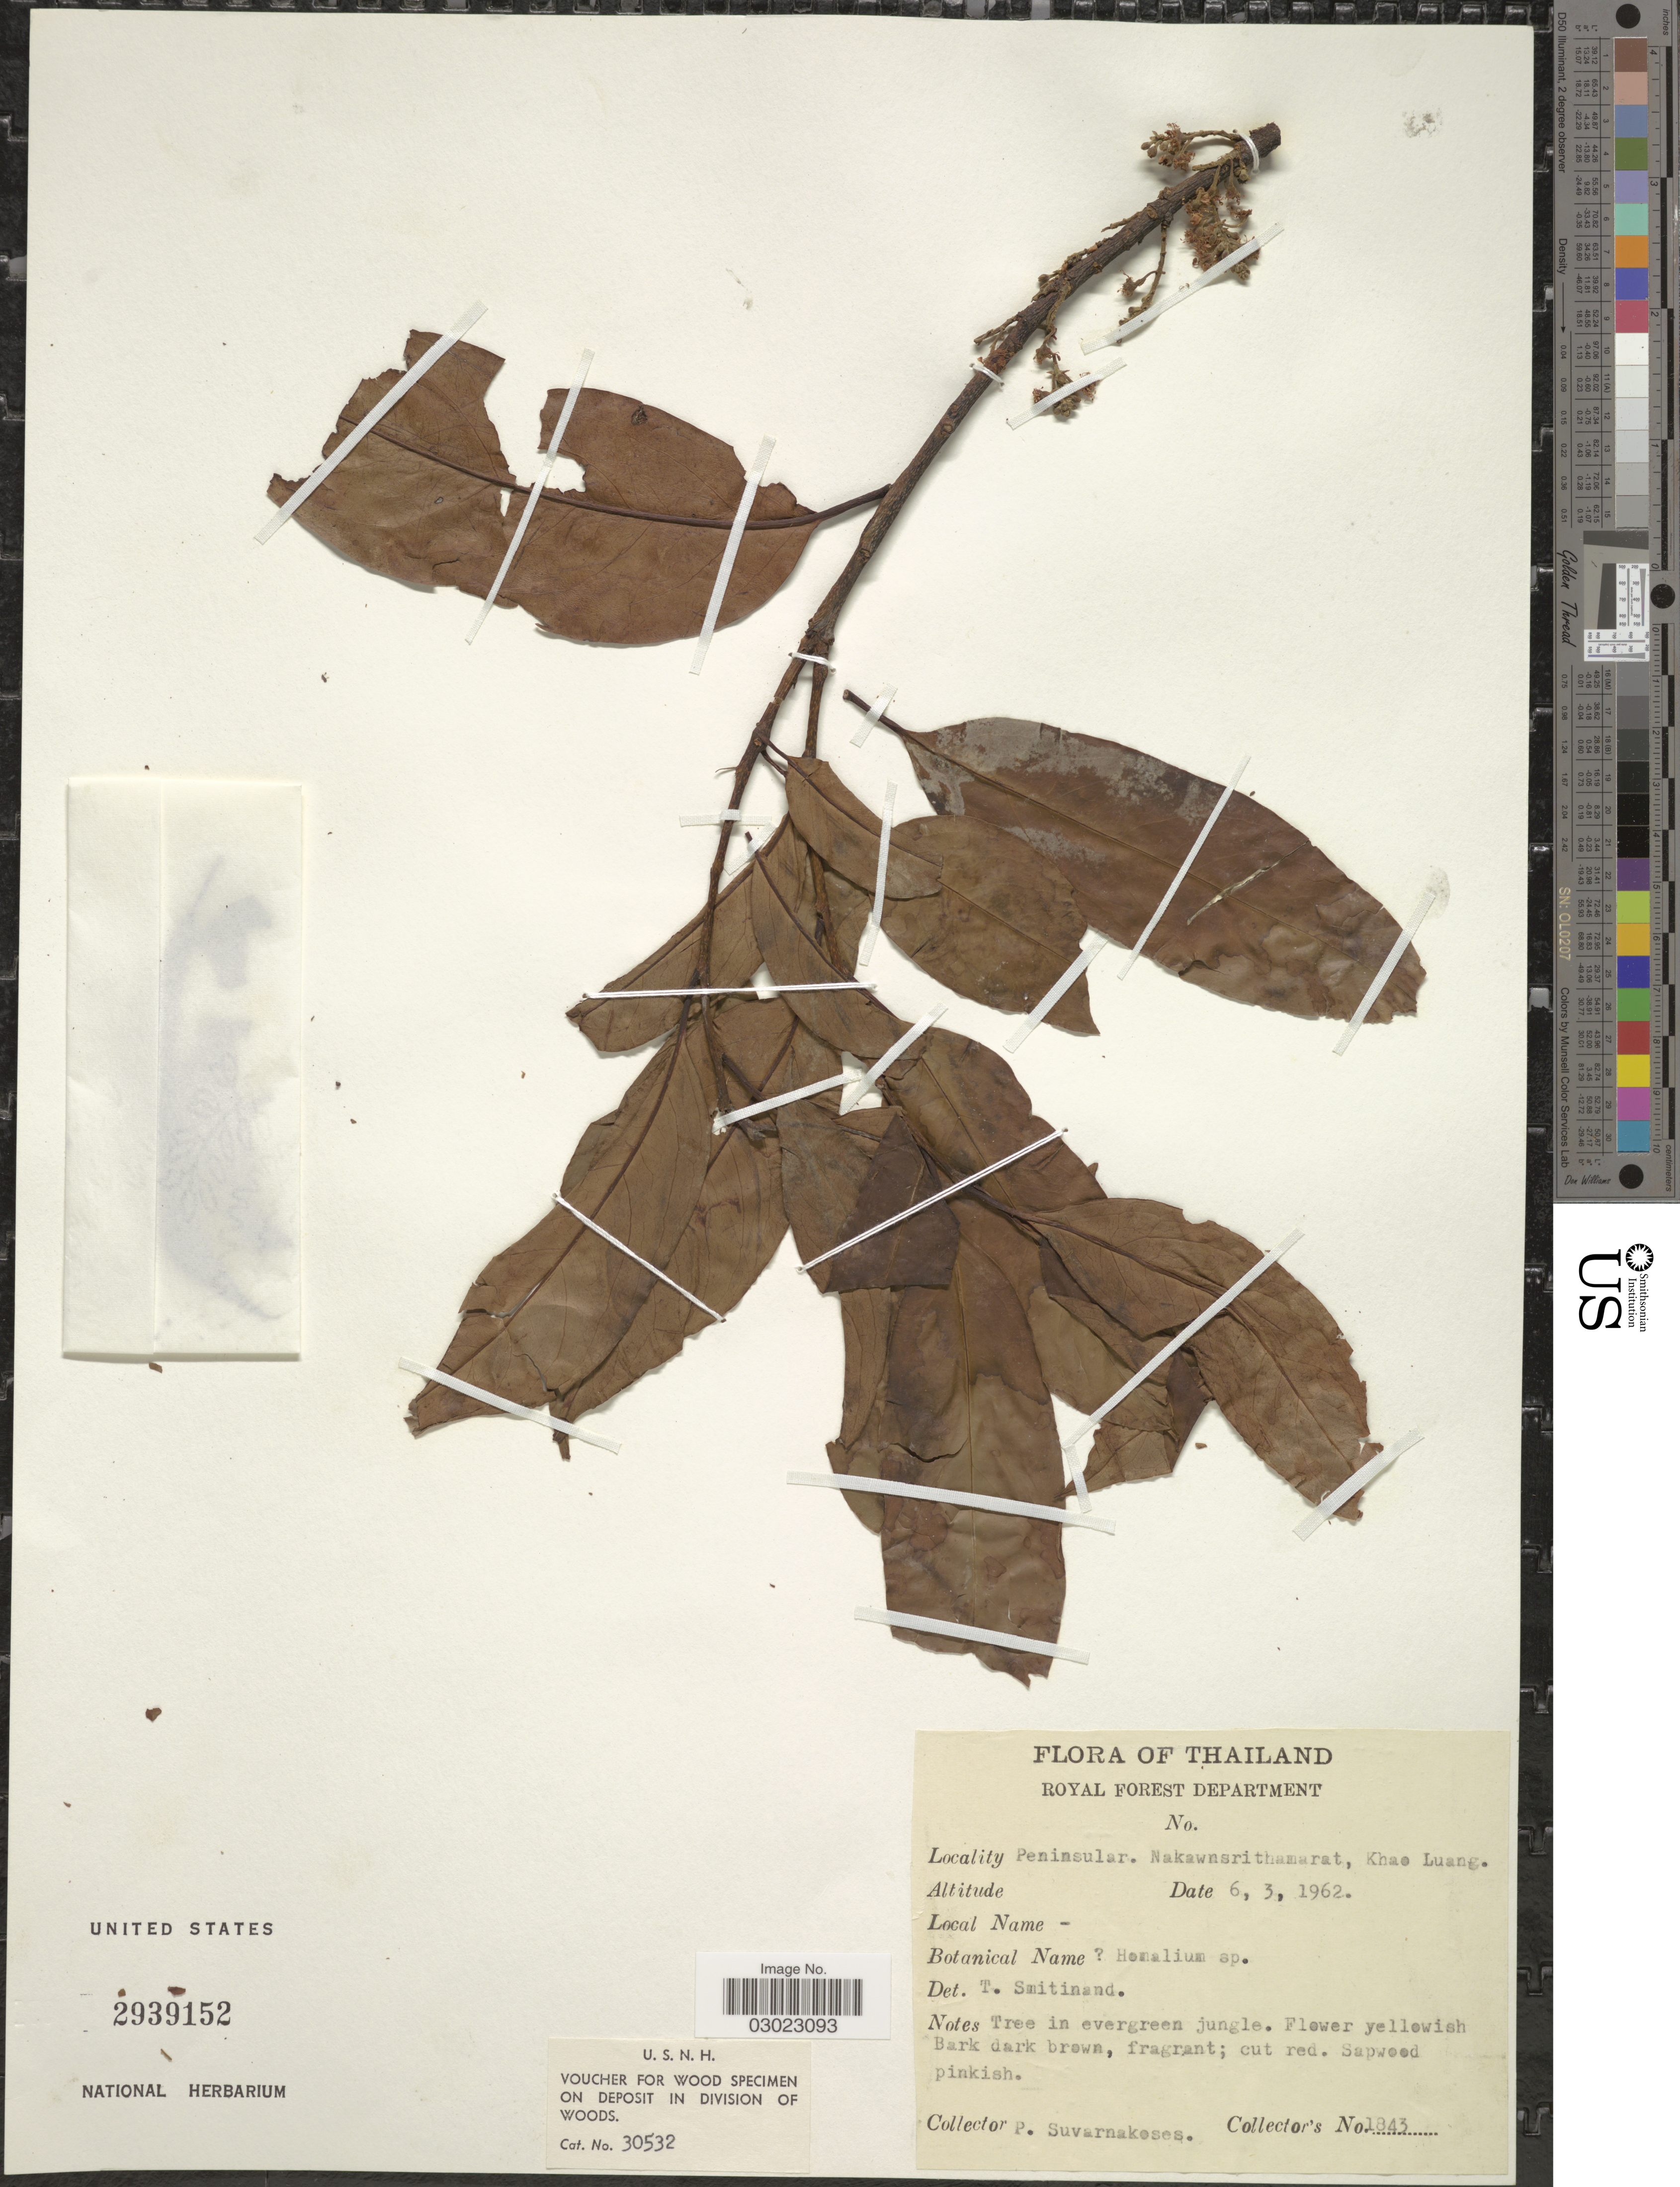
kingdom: Plantae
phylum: Tracheophyta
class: Magnoliopsida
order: Malpighiales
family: Salicaceae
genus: Homalium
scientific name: Homalium sp.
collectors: P. Suvarnakoses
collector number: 1843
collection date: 1962-03-06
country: Thailand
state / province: Nakhon Si Thammarat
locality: Peninsular. Nakawnsrithamarat, Khao Luang.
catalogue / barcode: US 2939152